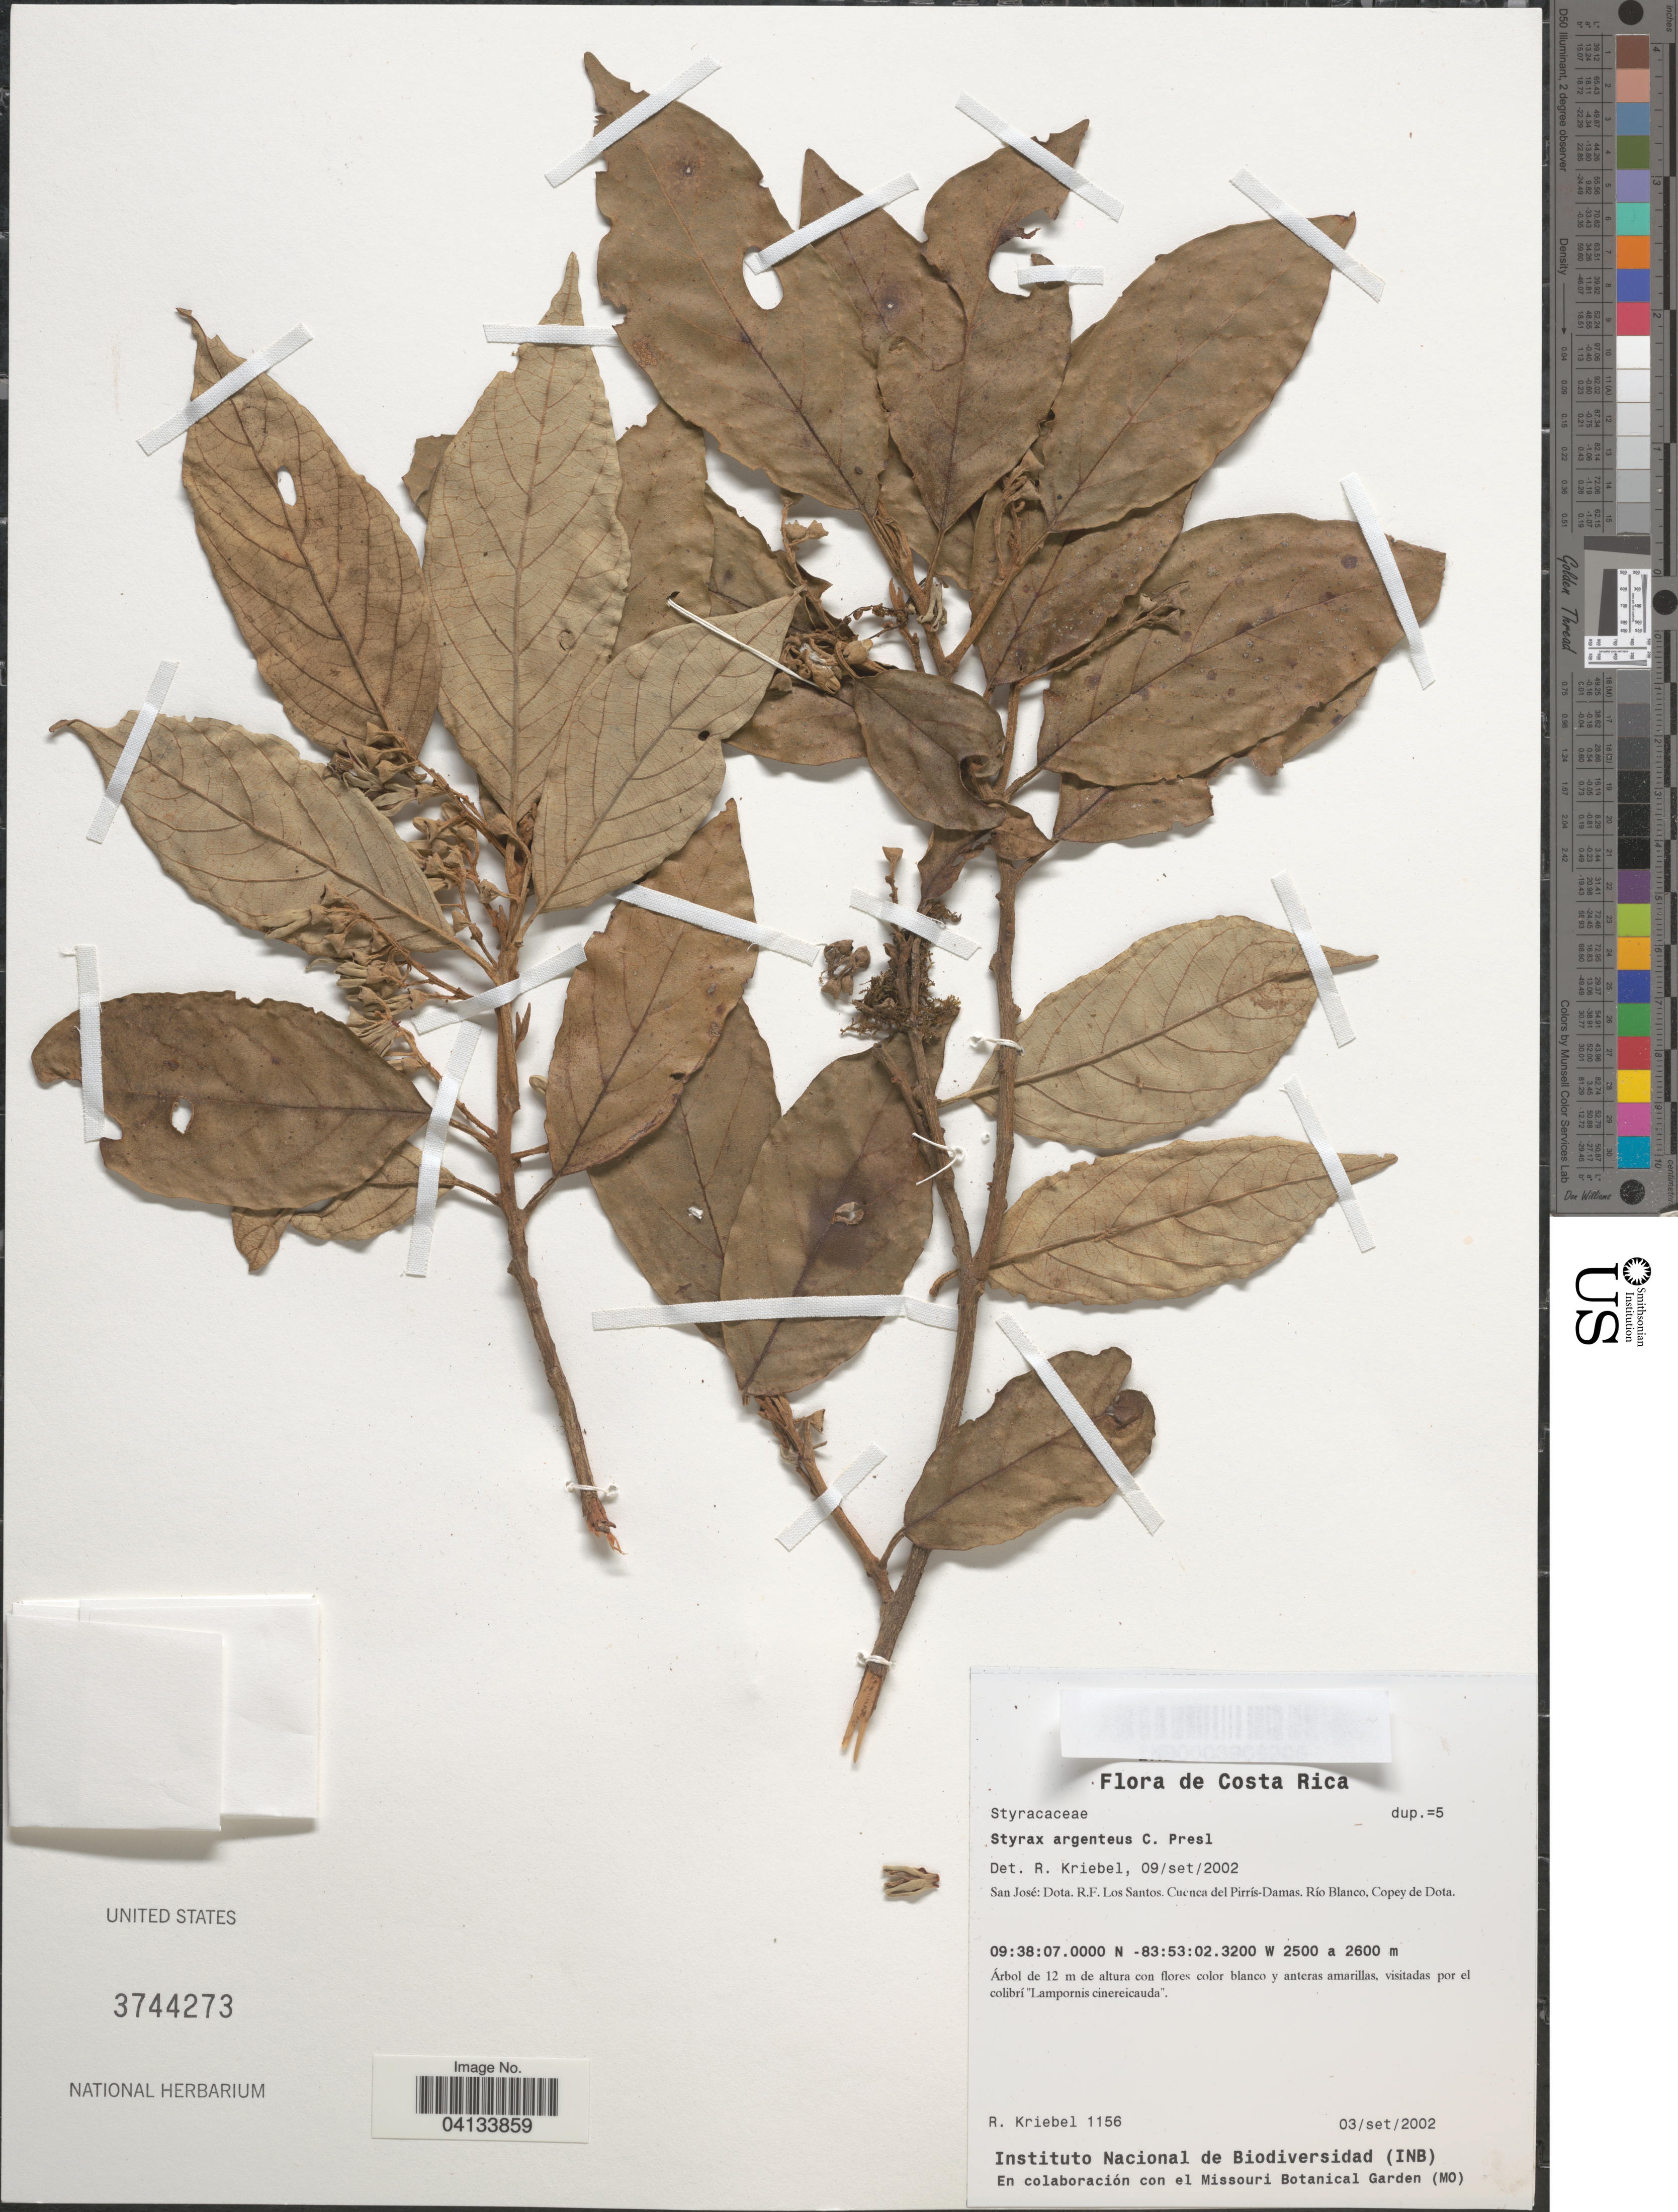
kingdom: Plantae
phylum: Tracheophyta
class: Magnoliopsida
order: Ericales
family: Styracaceae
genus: Styrax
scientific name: Styrax argenteus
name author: C. Presl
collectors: R. Kriebel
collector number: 1156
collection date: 2002-09-03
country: Costa Rica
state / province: San José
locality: Dota. R.F. Los Santos. Cuenca del Pirrís-Damas. Río Blanco, Copey de Dota.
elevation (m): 2500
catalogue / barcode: US 3744273